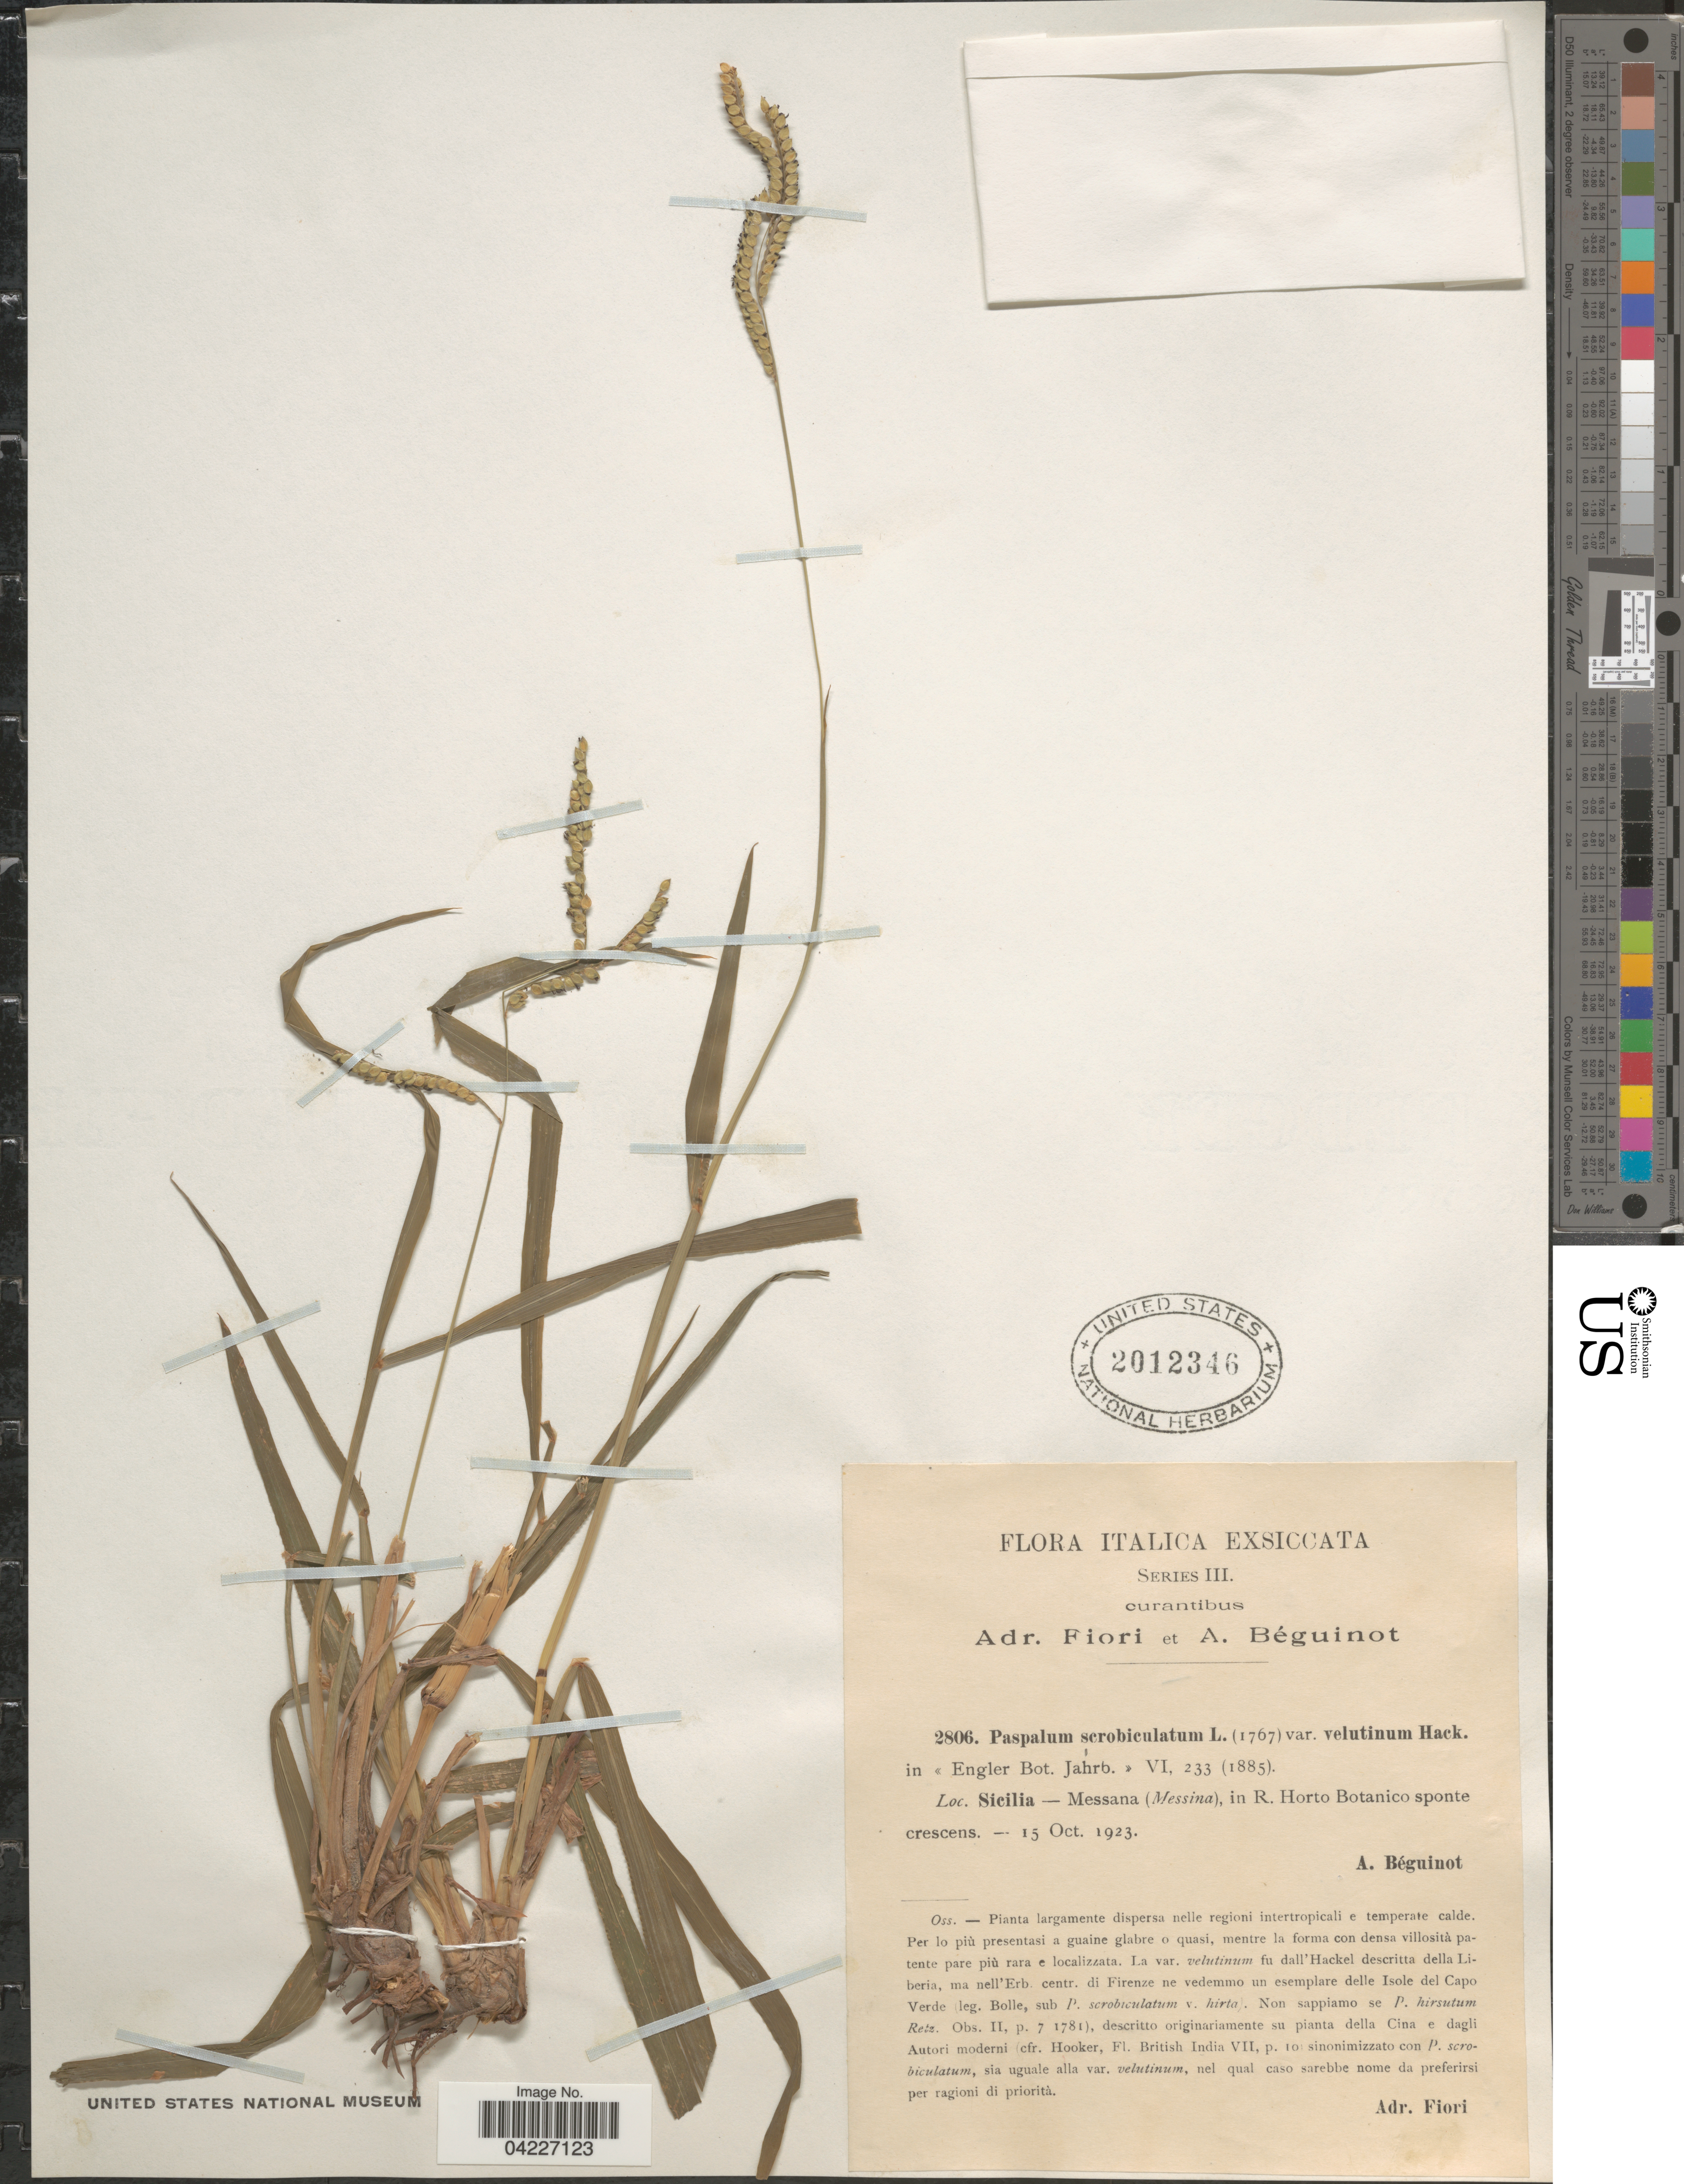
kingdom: Plantae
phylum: Tracheophyta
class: Liliopsida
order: Poales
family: Poaceae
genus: Paspalum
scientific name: Paspalum scrobiculatum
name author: L.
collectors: A. Béguinot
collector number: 2806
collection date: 1923-10-15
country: Italy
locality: Sicilia. Messana (Messina), in R. Horto Botanico sponte crescens.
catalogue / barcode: US 2012346